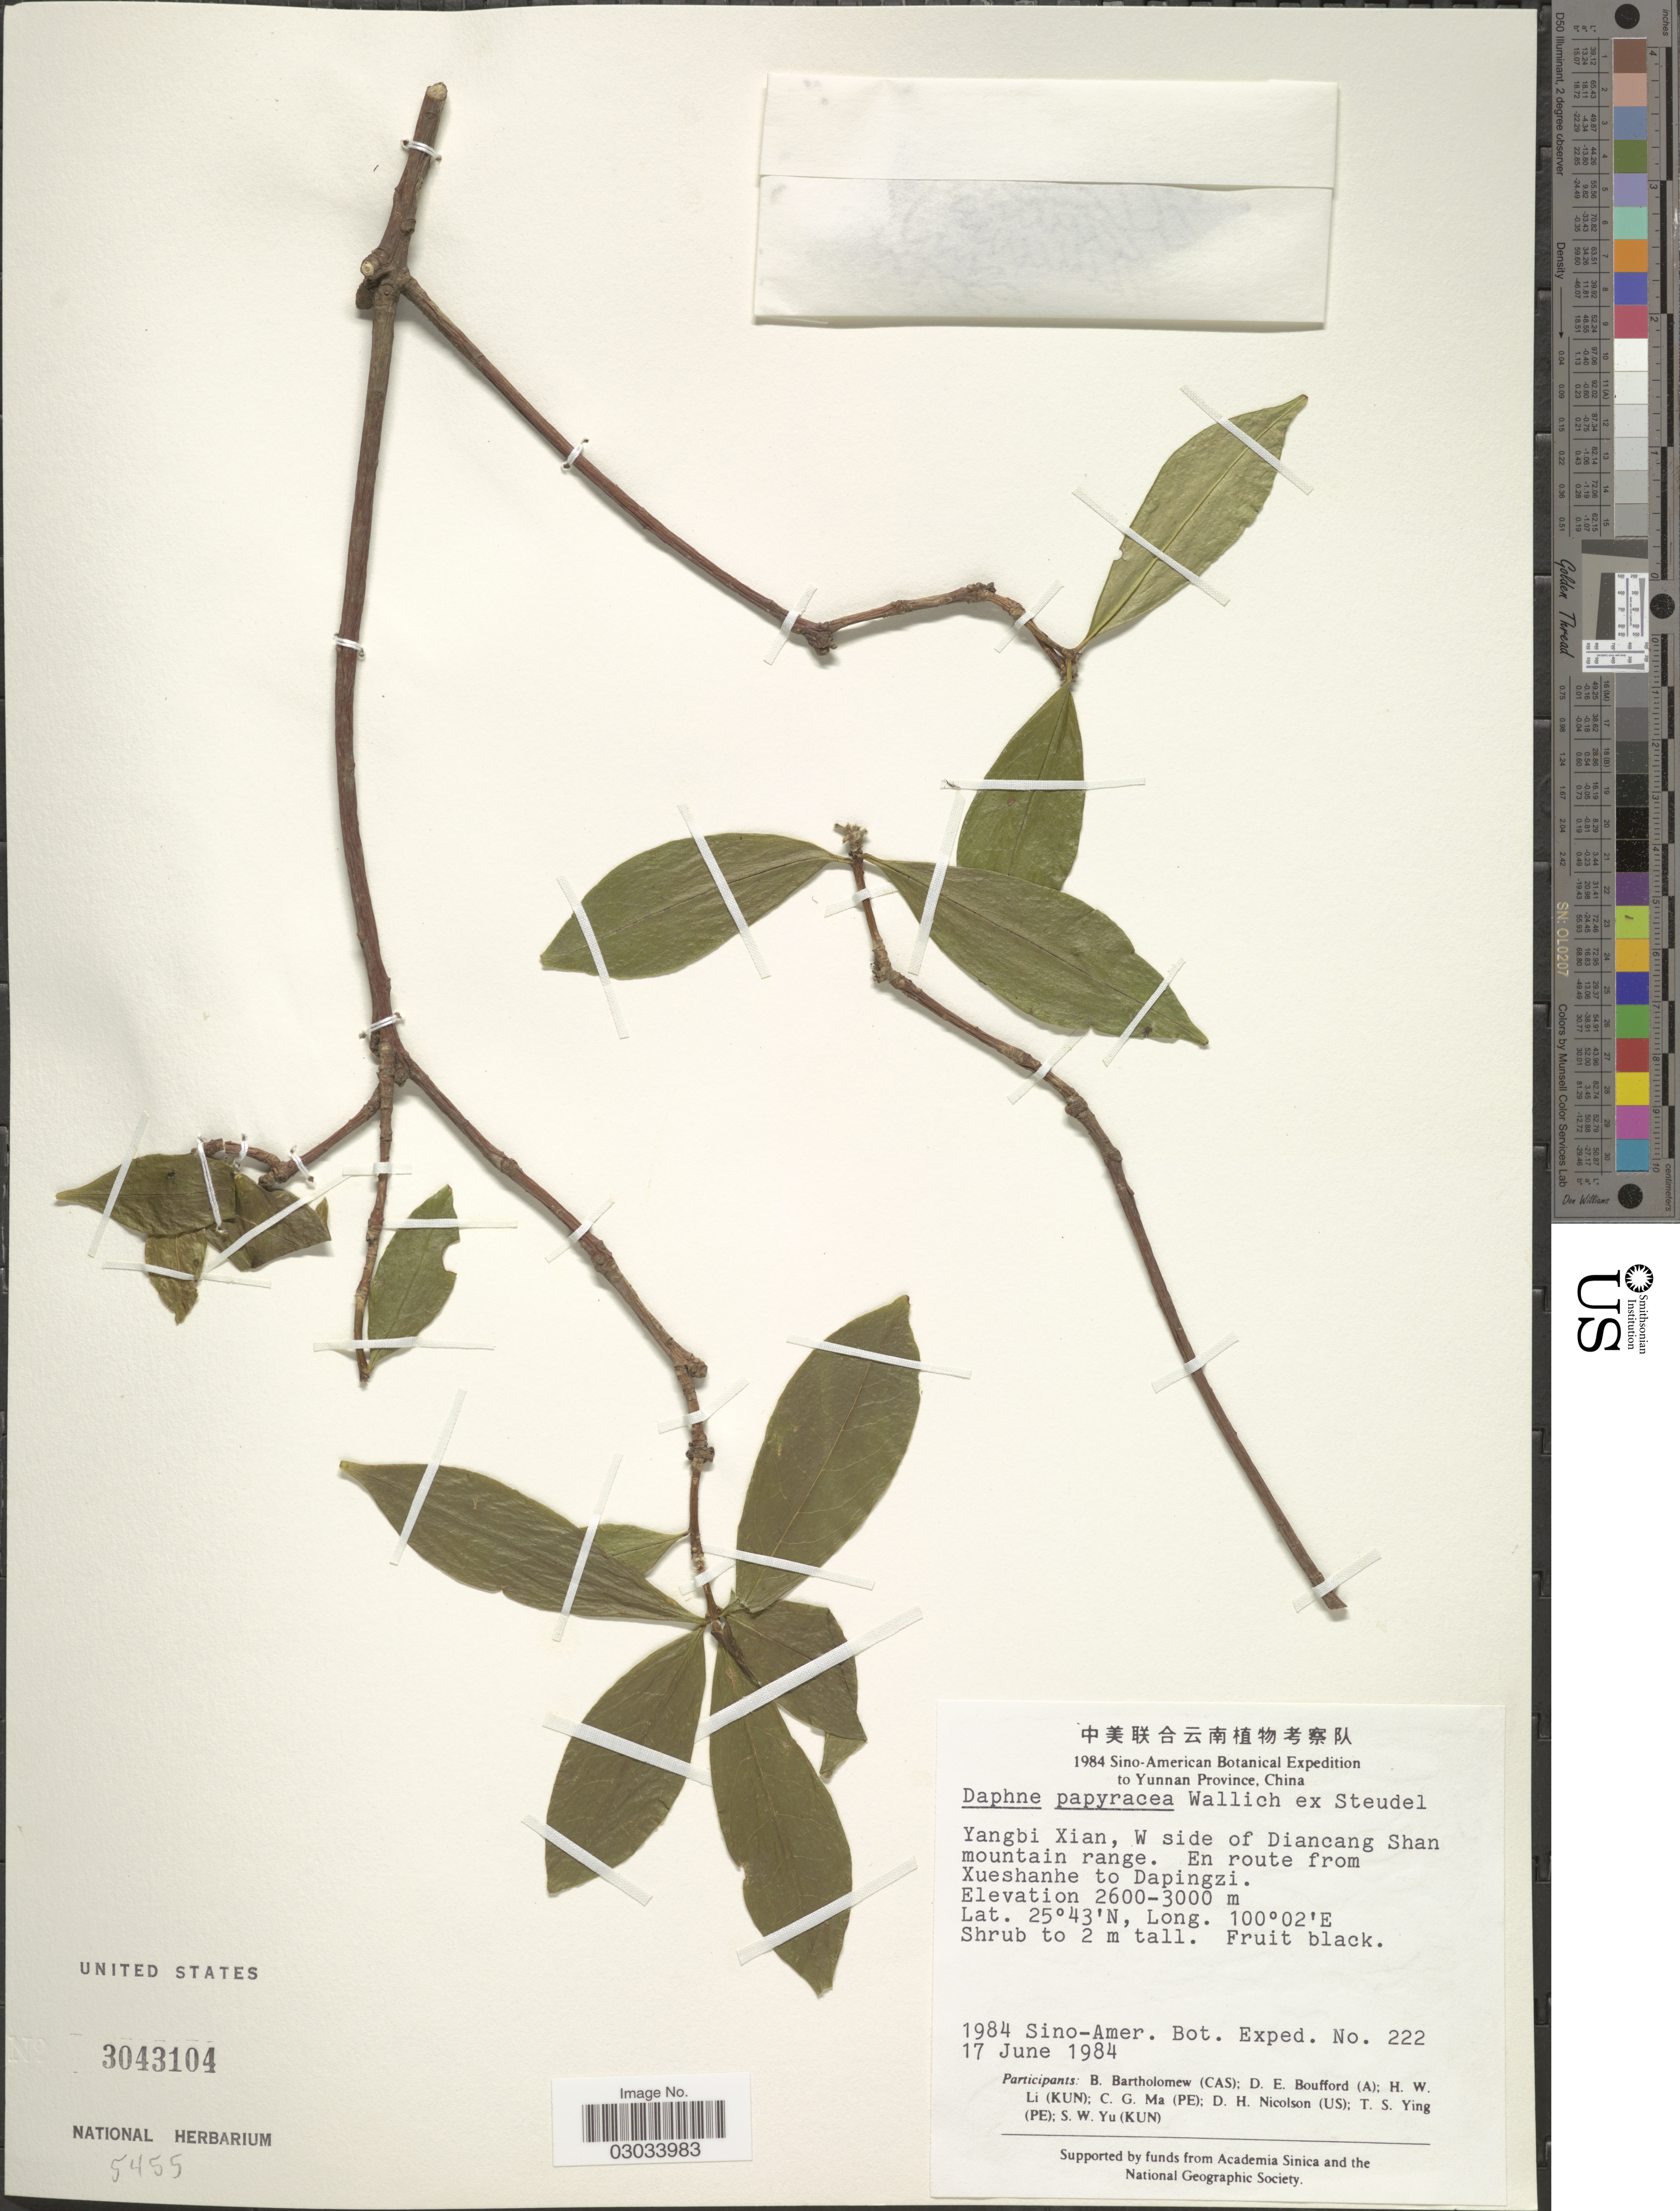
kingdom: Plantae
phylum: Tracheophyta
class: Magnoliopsida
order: Malvales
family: Thymelaeaceae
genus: Daphne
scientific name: Daphne papyracea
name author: Wall. ex Steud.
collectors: B. Bartholomew, D. Bouffod, H. W. Li, C. Ma & et al.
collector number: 222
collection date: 1984-06-17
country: China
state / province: Yunnan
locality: Yangbi Xian, W side of Diancang Shan mountain range. En route from Xueshanhe to Dapingzi.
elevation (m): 2600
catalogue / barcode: US 3043104